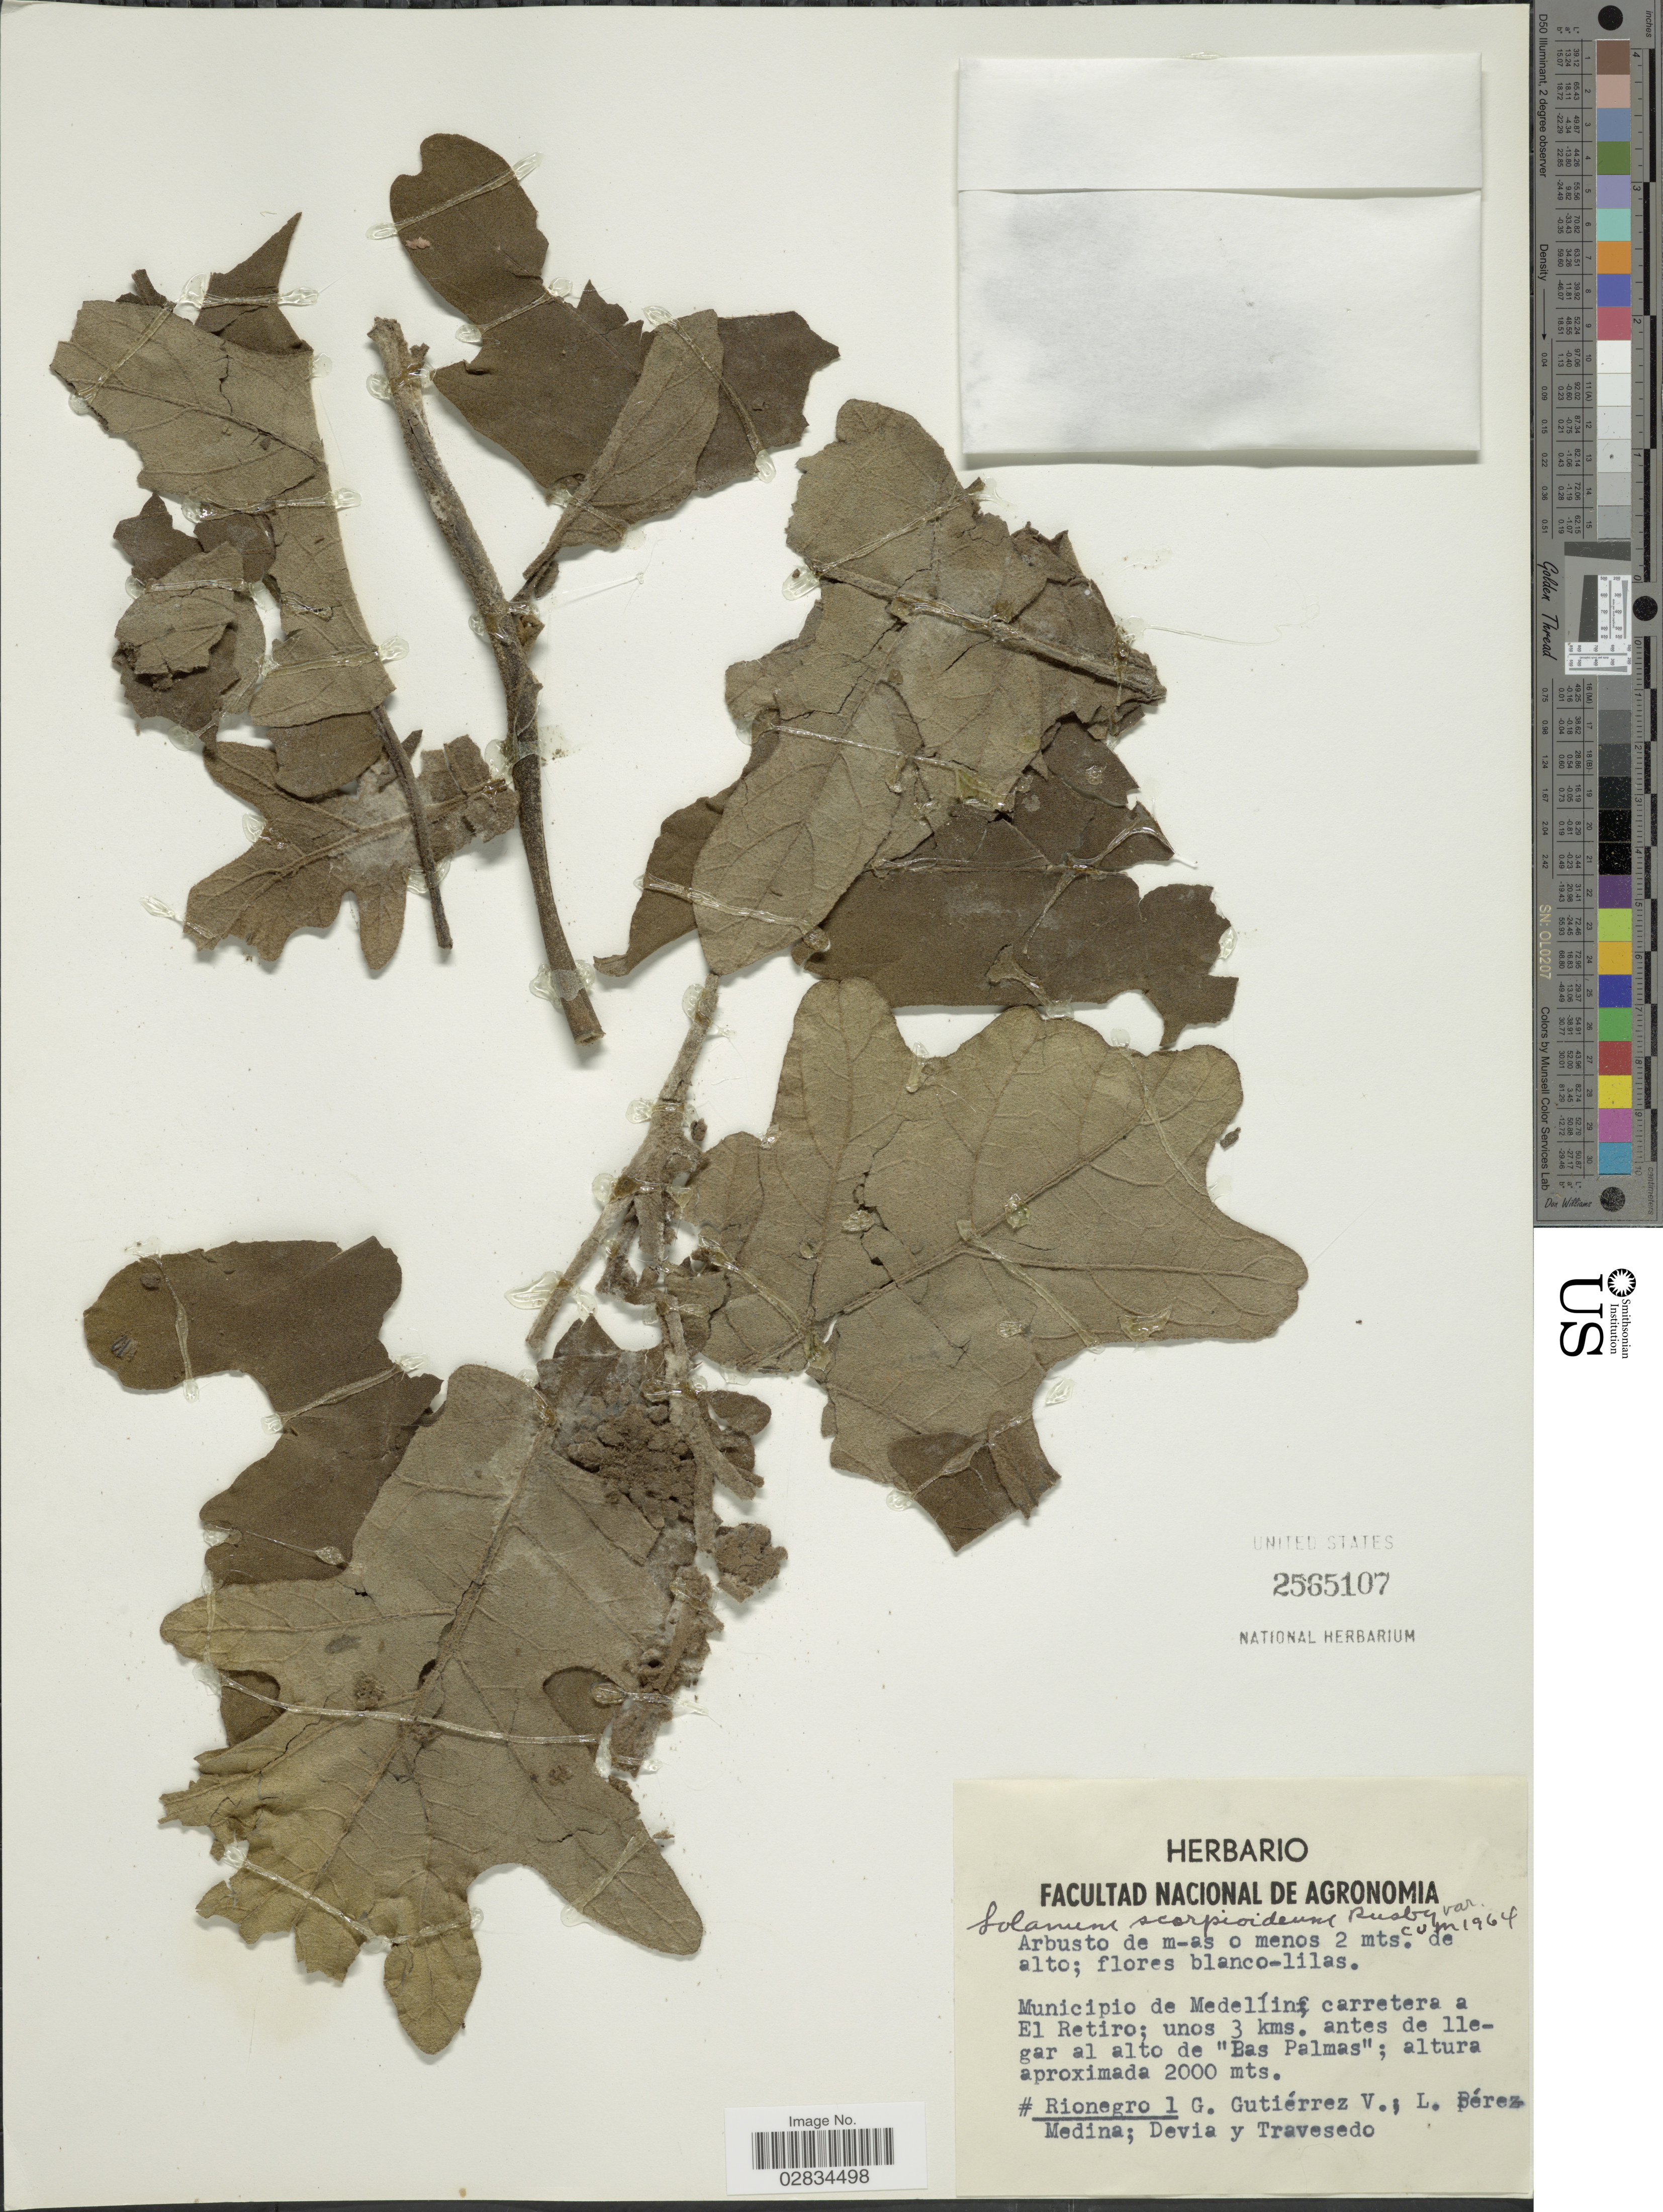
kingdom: Plantae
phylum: Tracheophyta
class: Magnoliopsida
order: Solanales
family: Solanaceae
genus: Solanum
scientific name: Solanum scorpioideum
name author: Rusby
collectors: G. Gutiérrez V., L. Pérez-Medina, -. Devia & Travesedo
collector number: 1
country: Colombia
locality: Municipio de Medellin carretera a El Retiro; unos 3 kms. antes de llegar al alto de "Bas Palmas".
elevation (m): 2000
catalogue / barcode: US 2565107